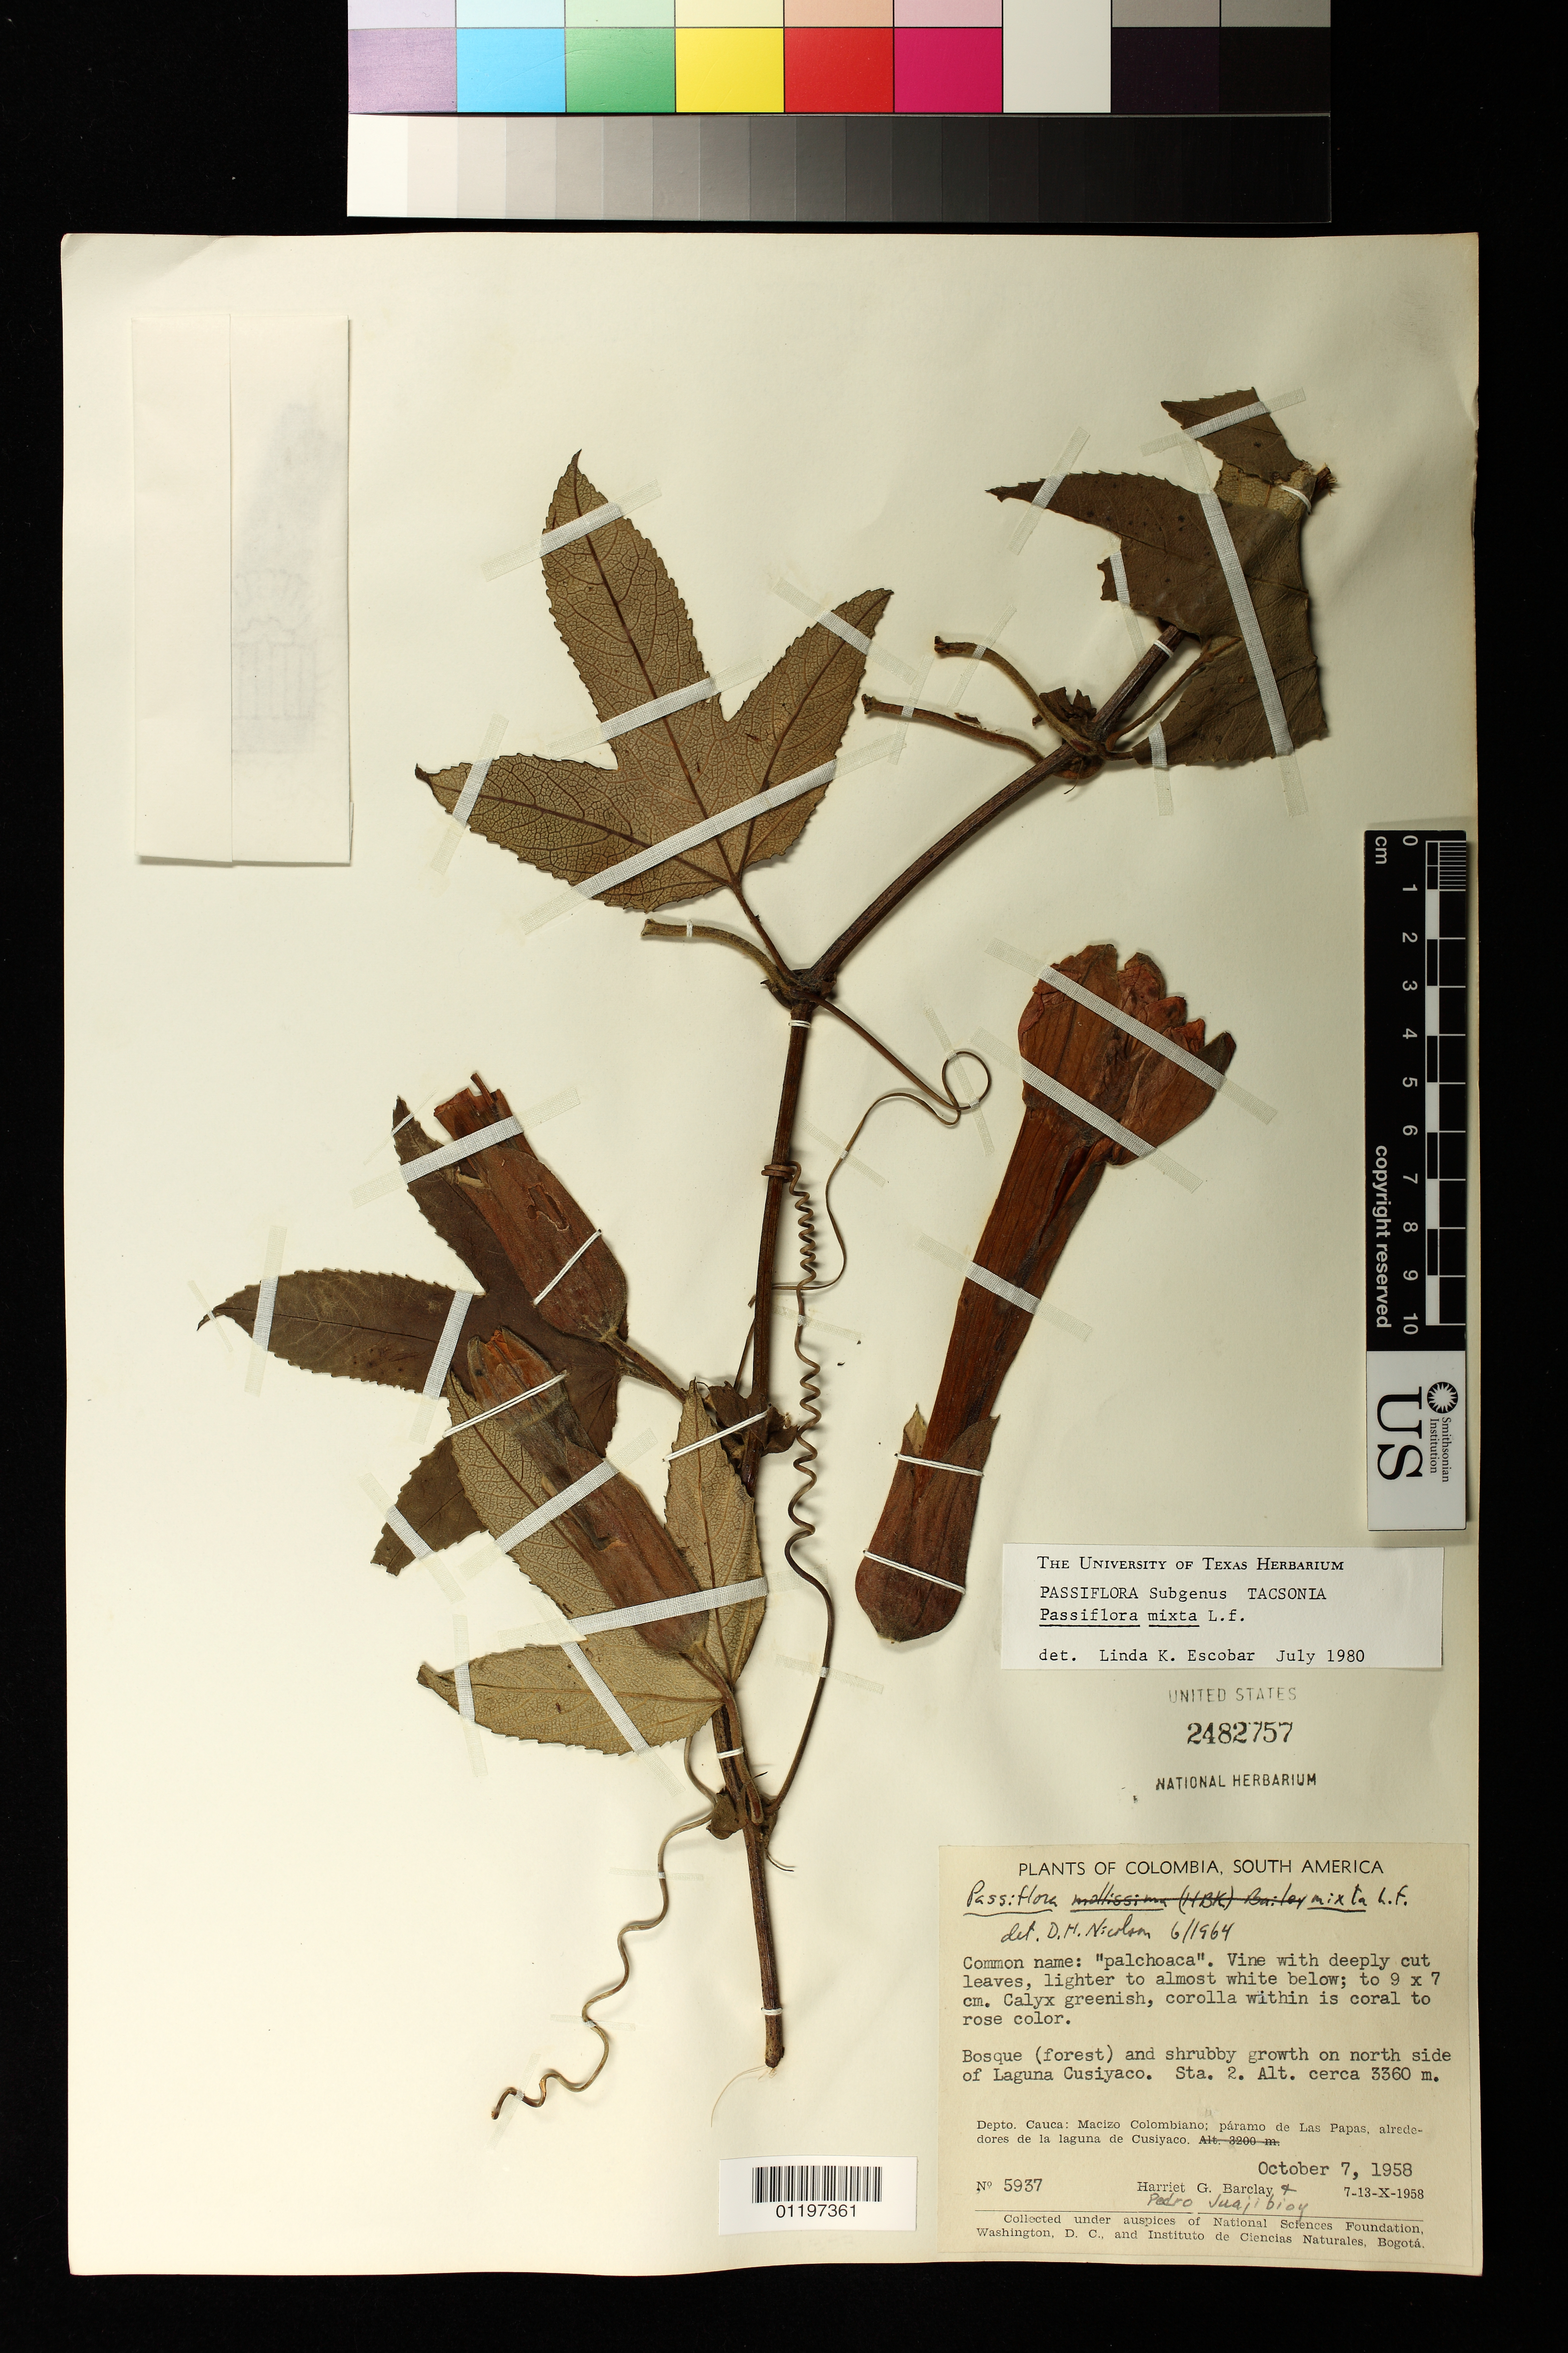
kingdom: Plantae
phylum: Tracheophyta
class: Magnoliopsida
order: Malpighiales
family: Passifloraceae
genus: Passiflora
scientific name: Passiflora mixta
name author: L. f.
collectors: H. G. Barclay & P. Juajibioy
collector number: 5937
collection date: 1958-10-07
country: Colombia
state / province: Cauca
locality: Macizo Colombiano; páramo de Las Papas, alrededores de la laguna de Cusiyaco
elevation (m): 3360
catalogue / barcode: US 2482757